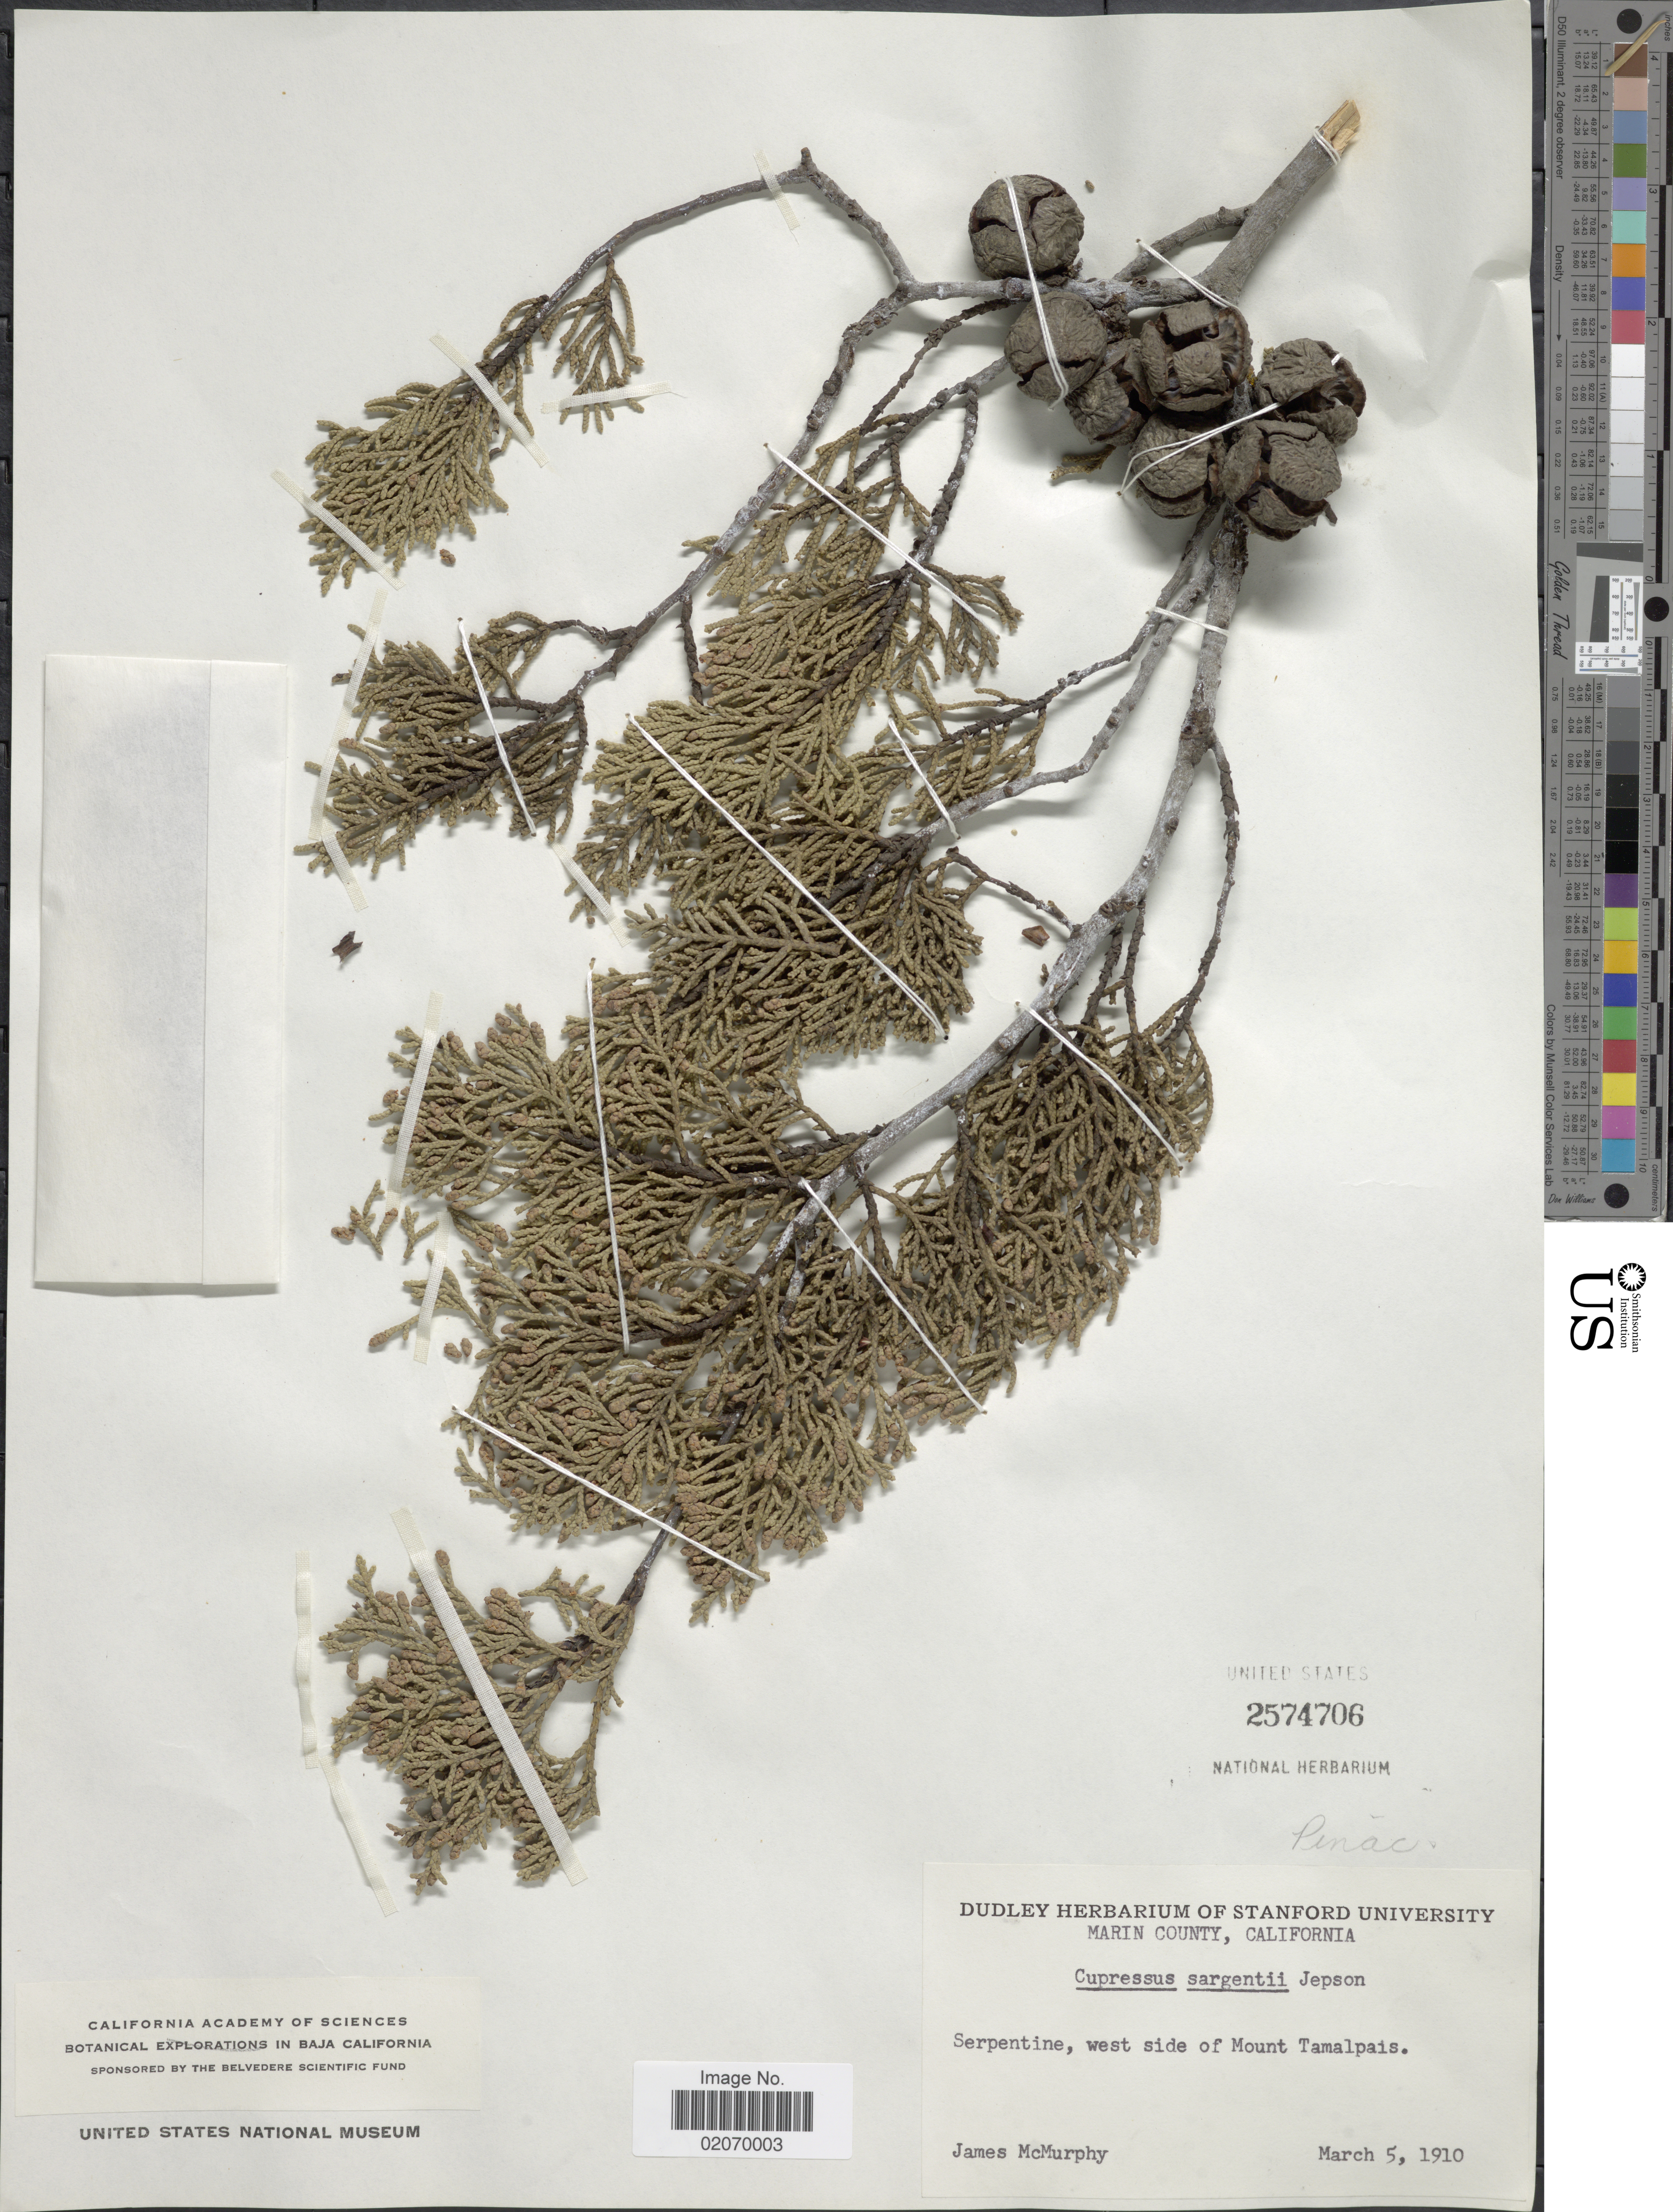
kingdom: Plantae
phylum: Tracheophyta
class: Pinopsida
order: Pinales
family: Cupressaceae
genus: Hesperocyparis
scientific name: Hesperocyparis sargentii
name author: (Jeps.) Bartel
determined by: (US) Smithsonian Institution - National Museum of Natural History - Department of Botany (UNITED STATES)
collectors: J. McMurphy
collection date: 1910-03-05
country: United States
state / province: California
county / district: Marin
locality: Marin County, Serpentine, west side of Mount Tamalpais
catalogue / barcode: US 2574706